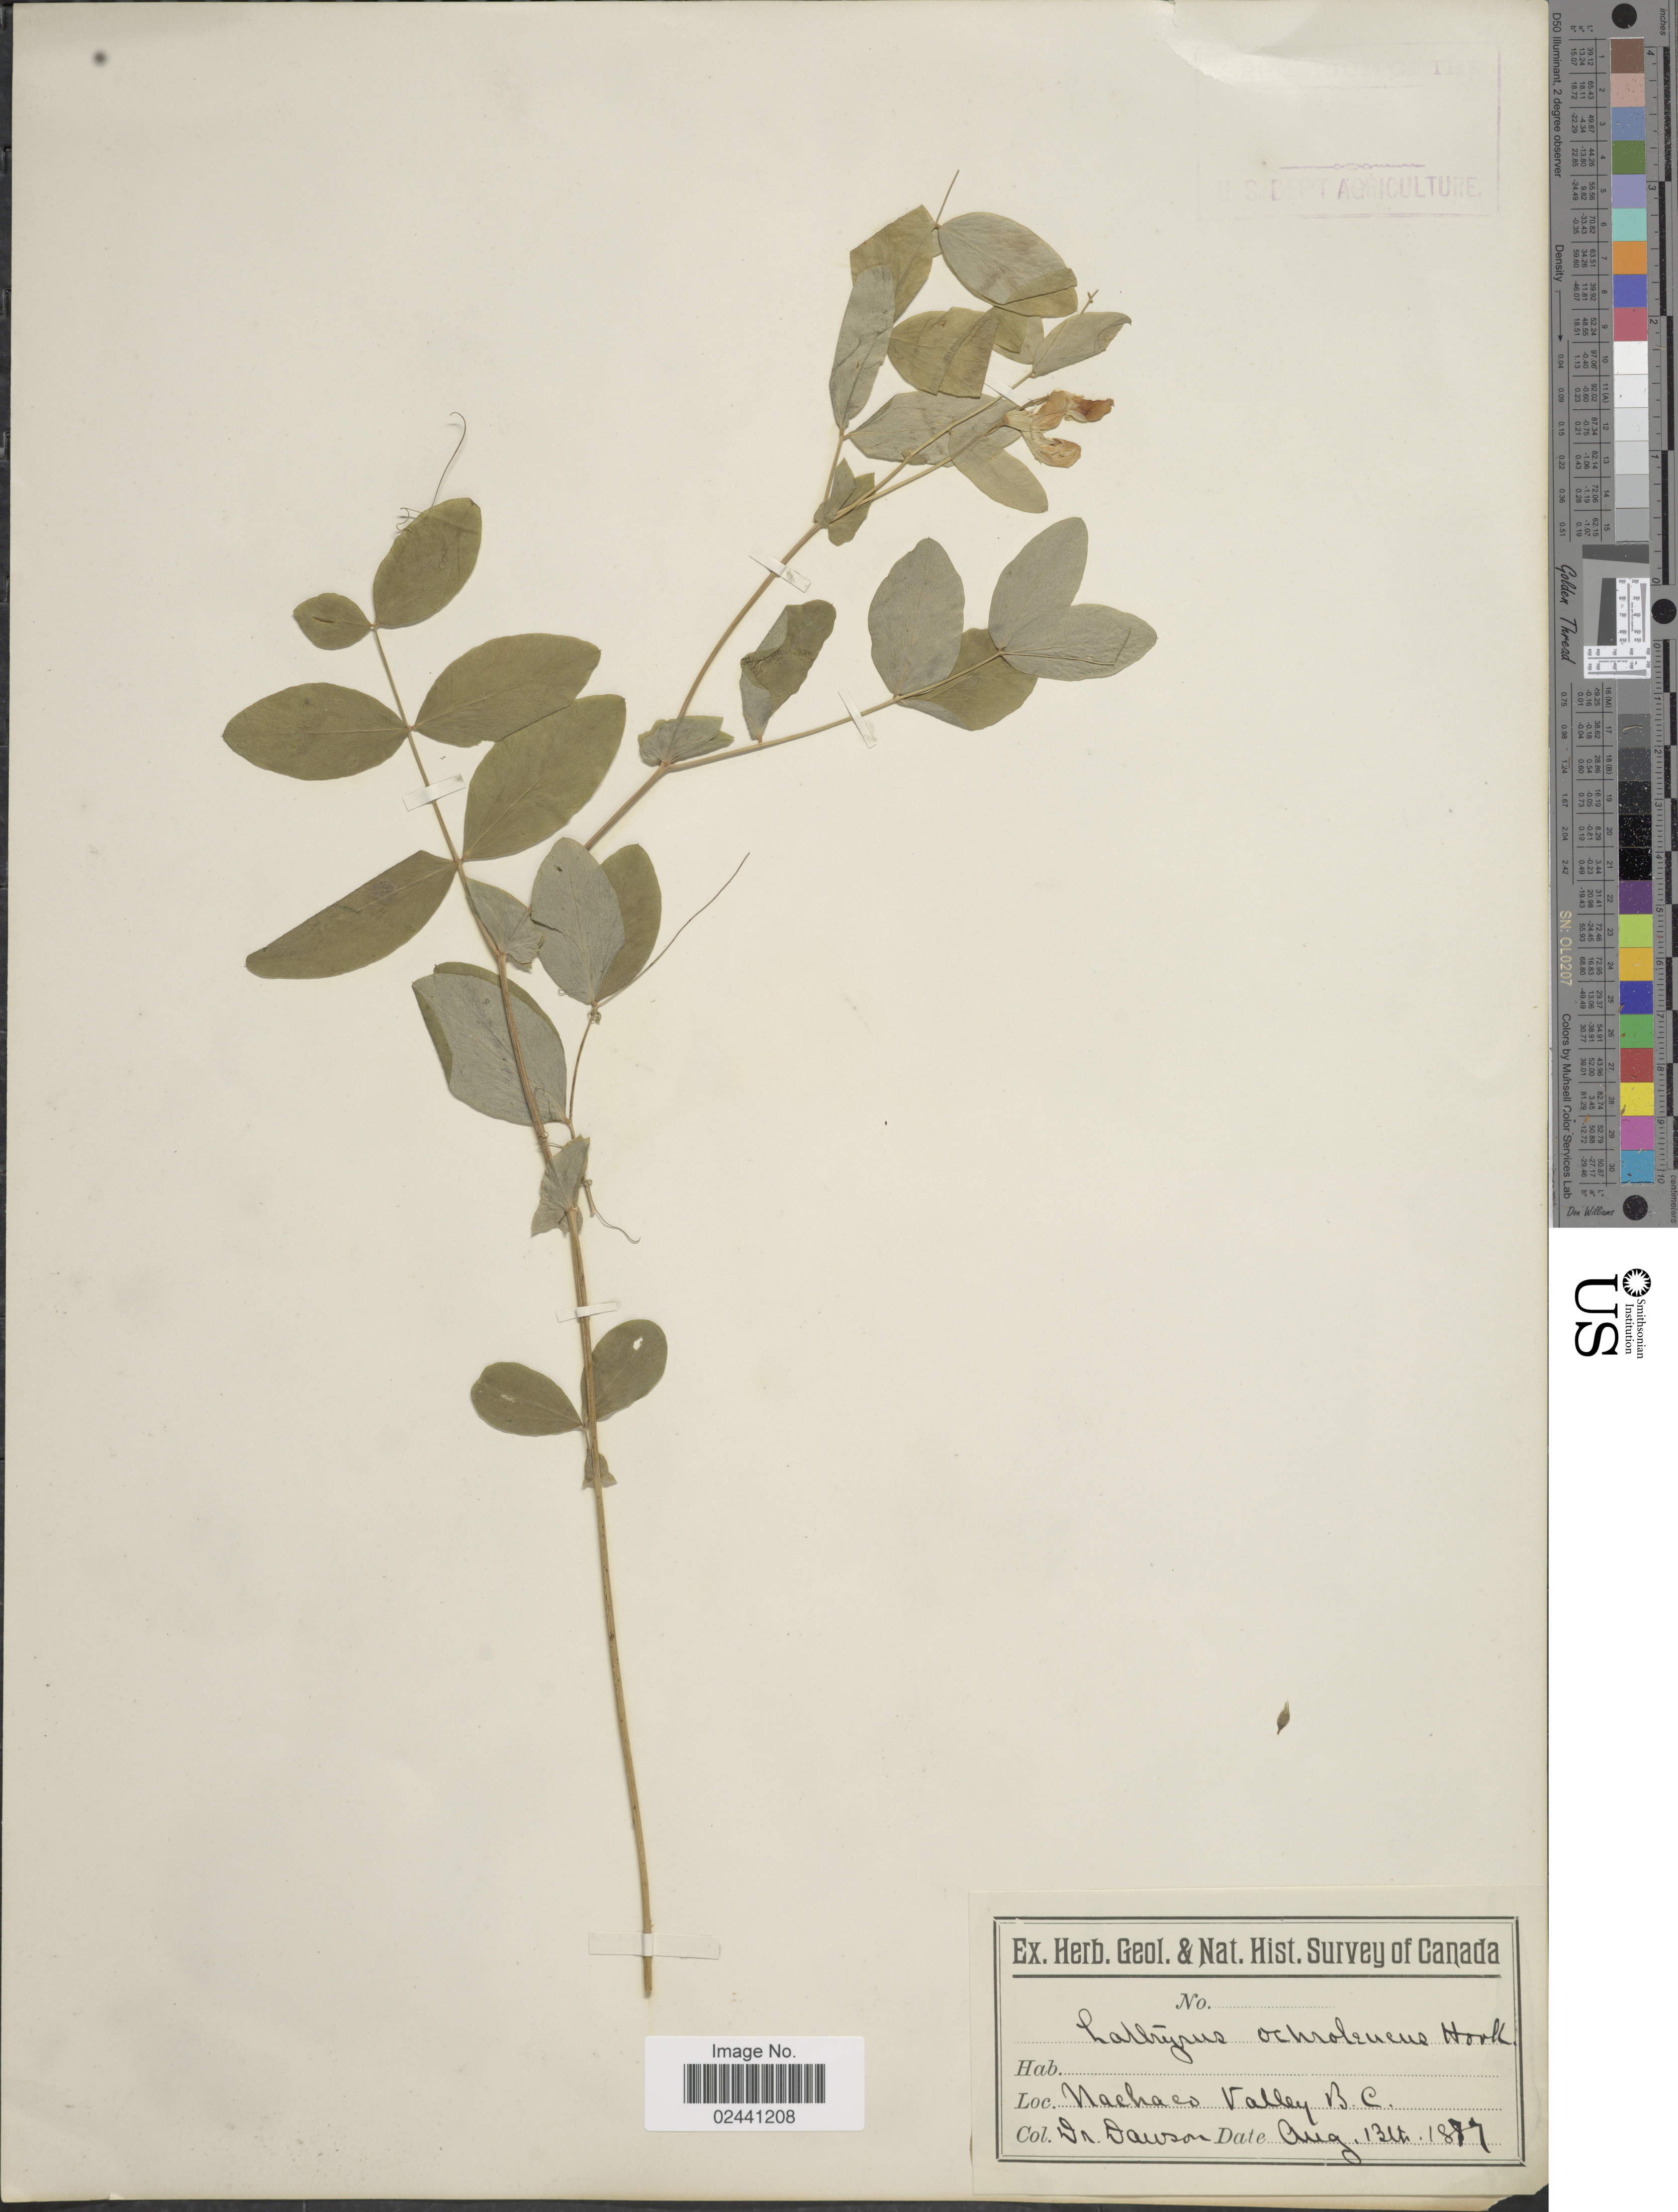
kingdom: Plantae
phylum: Tracheophyta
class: Magnoliopsida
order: Fabales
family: Fabaceae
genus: Lathyrus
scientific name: Lathyrus ochroleucus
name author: Hook.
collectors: -. Dawson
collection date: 1877-08-13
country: Canada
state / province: British Columbia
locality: Nachaco Valley